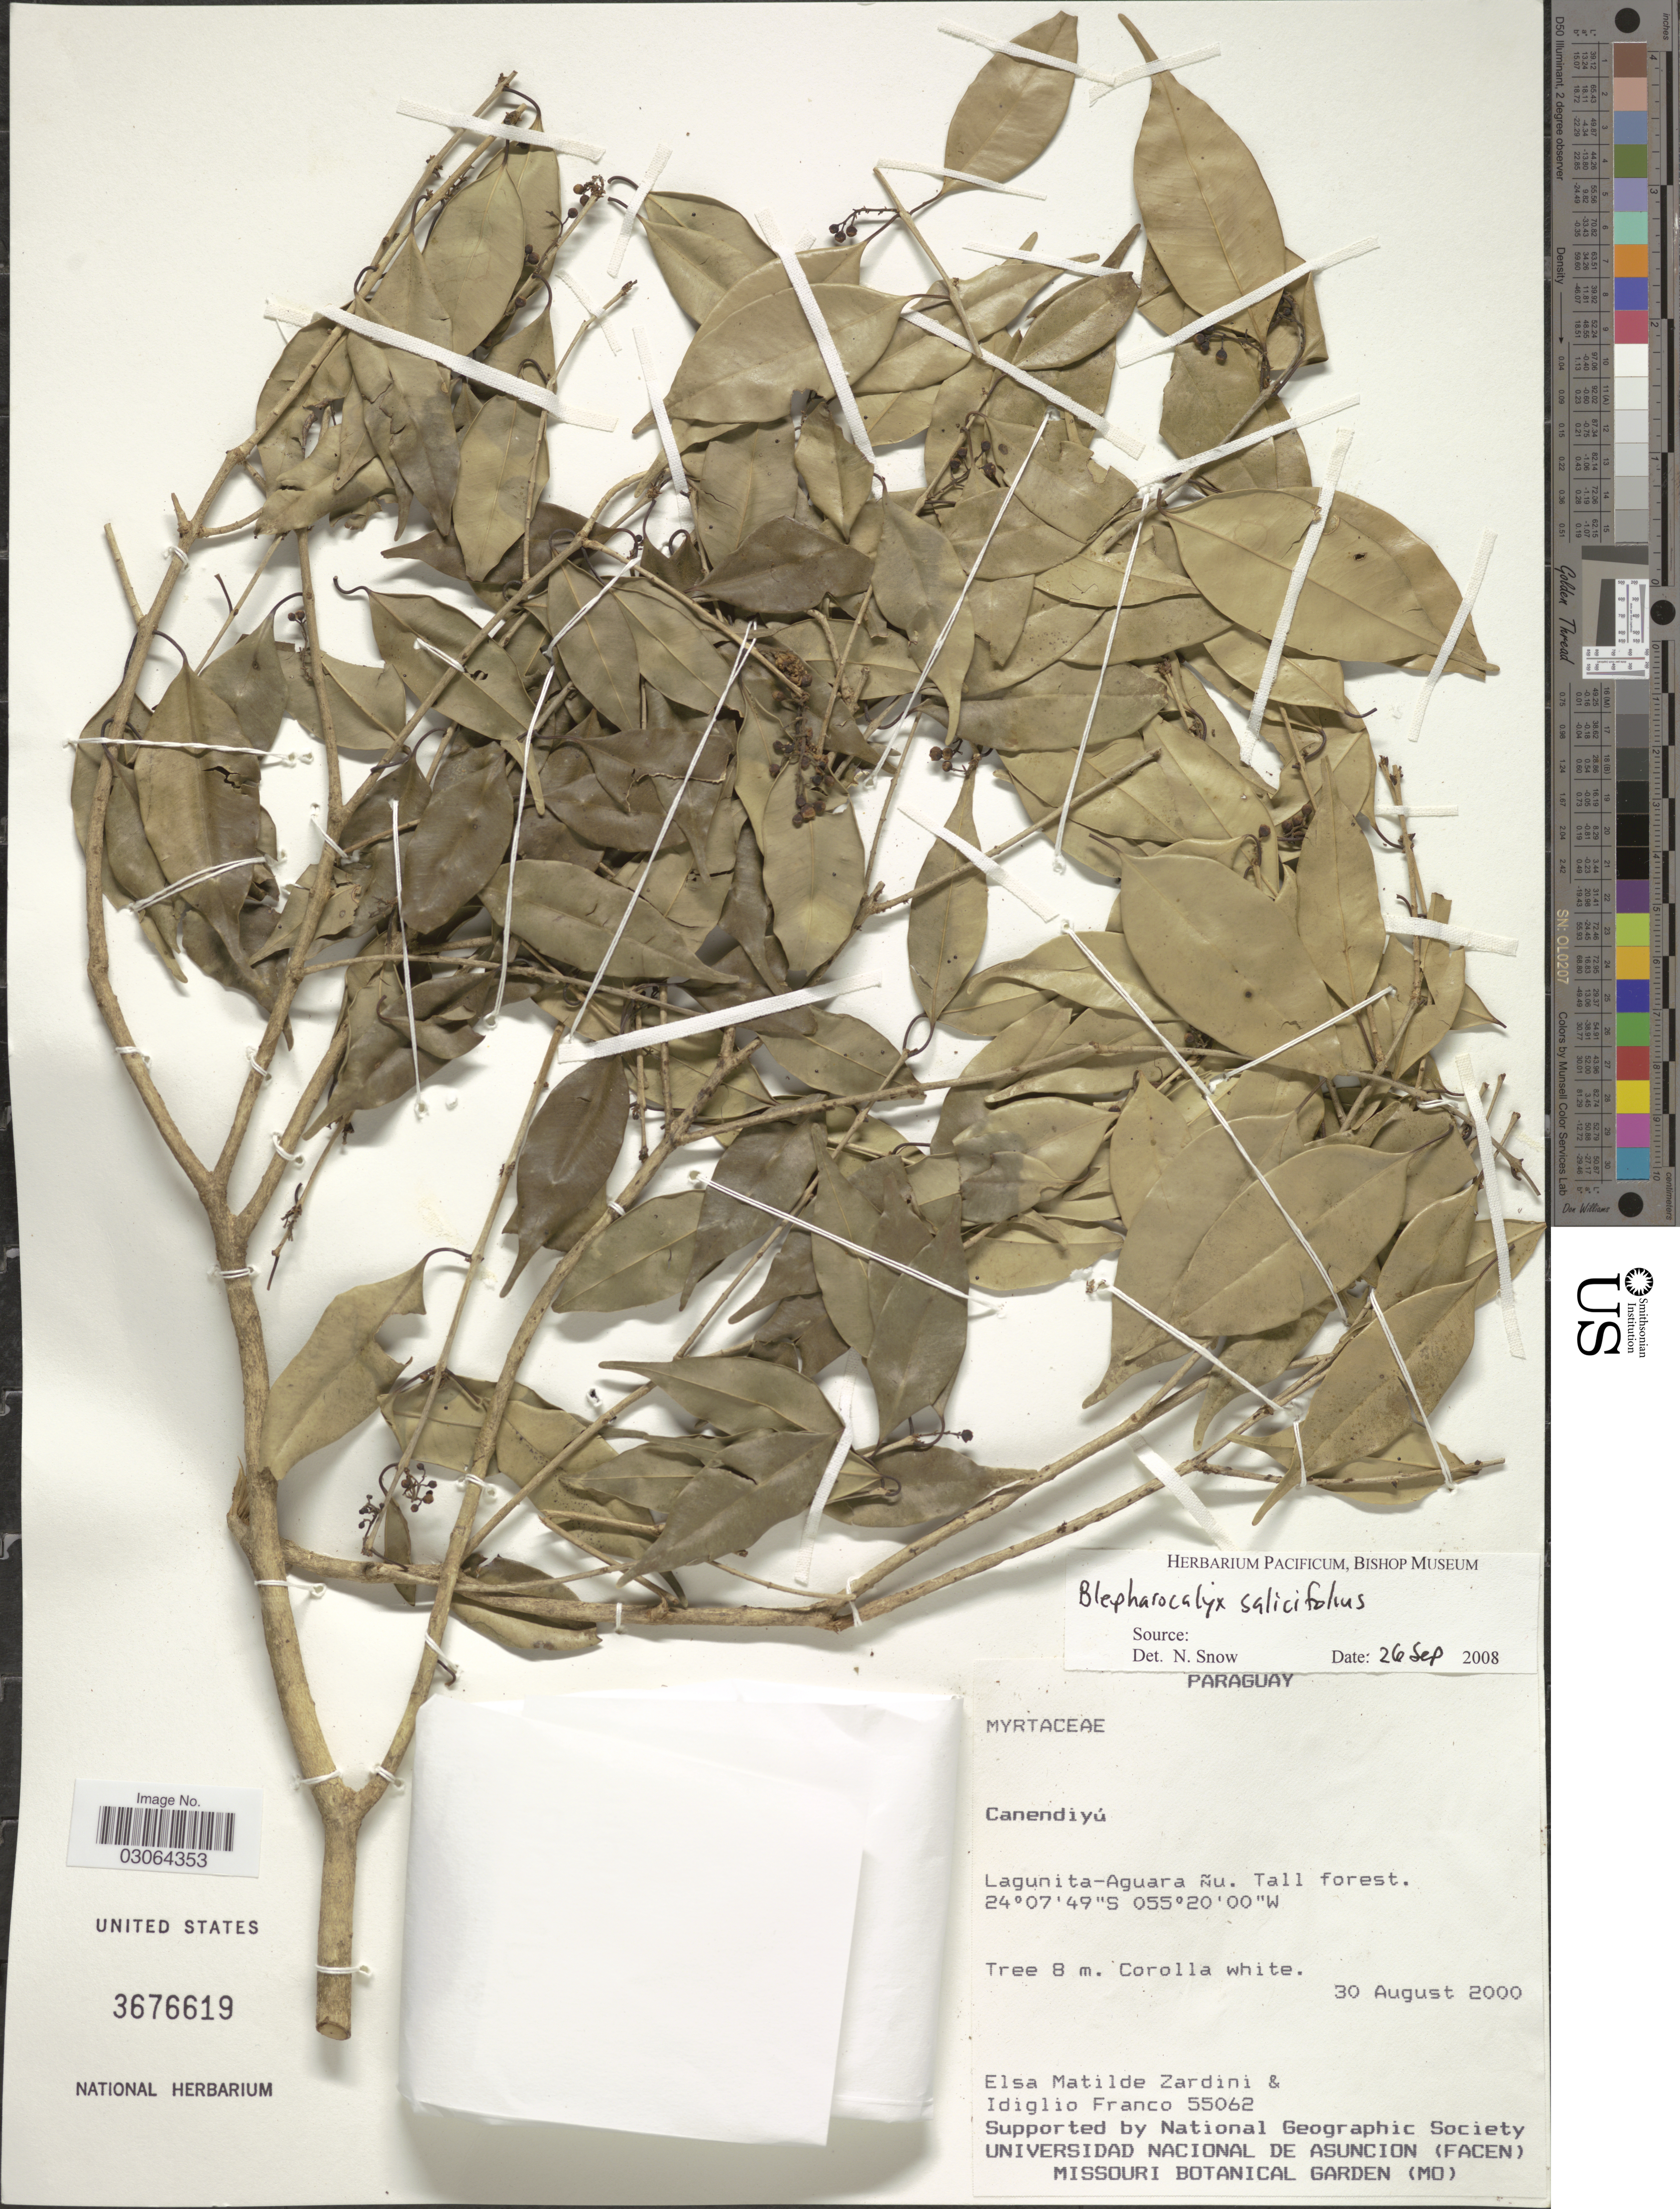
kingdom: Plantae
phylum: Tracheophyta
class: Magnoliopsida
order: Myrtales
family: Myrtaceae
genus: Blepharocalyx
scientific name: Blepharocalyx salicifolius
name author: (Kunth) O. Berg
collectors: E. M. Zardini & I. Franco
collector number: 55062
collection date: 2000-08-30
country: Paraguay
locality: Canendiyú, Lagunita-Aguara ñu.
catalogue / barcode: US 3676619